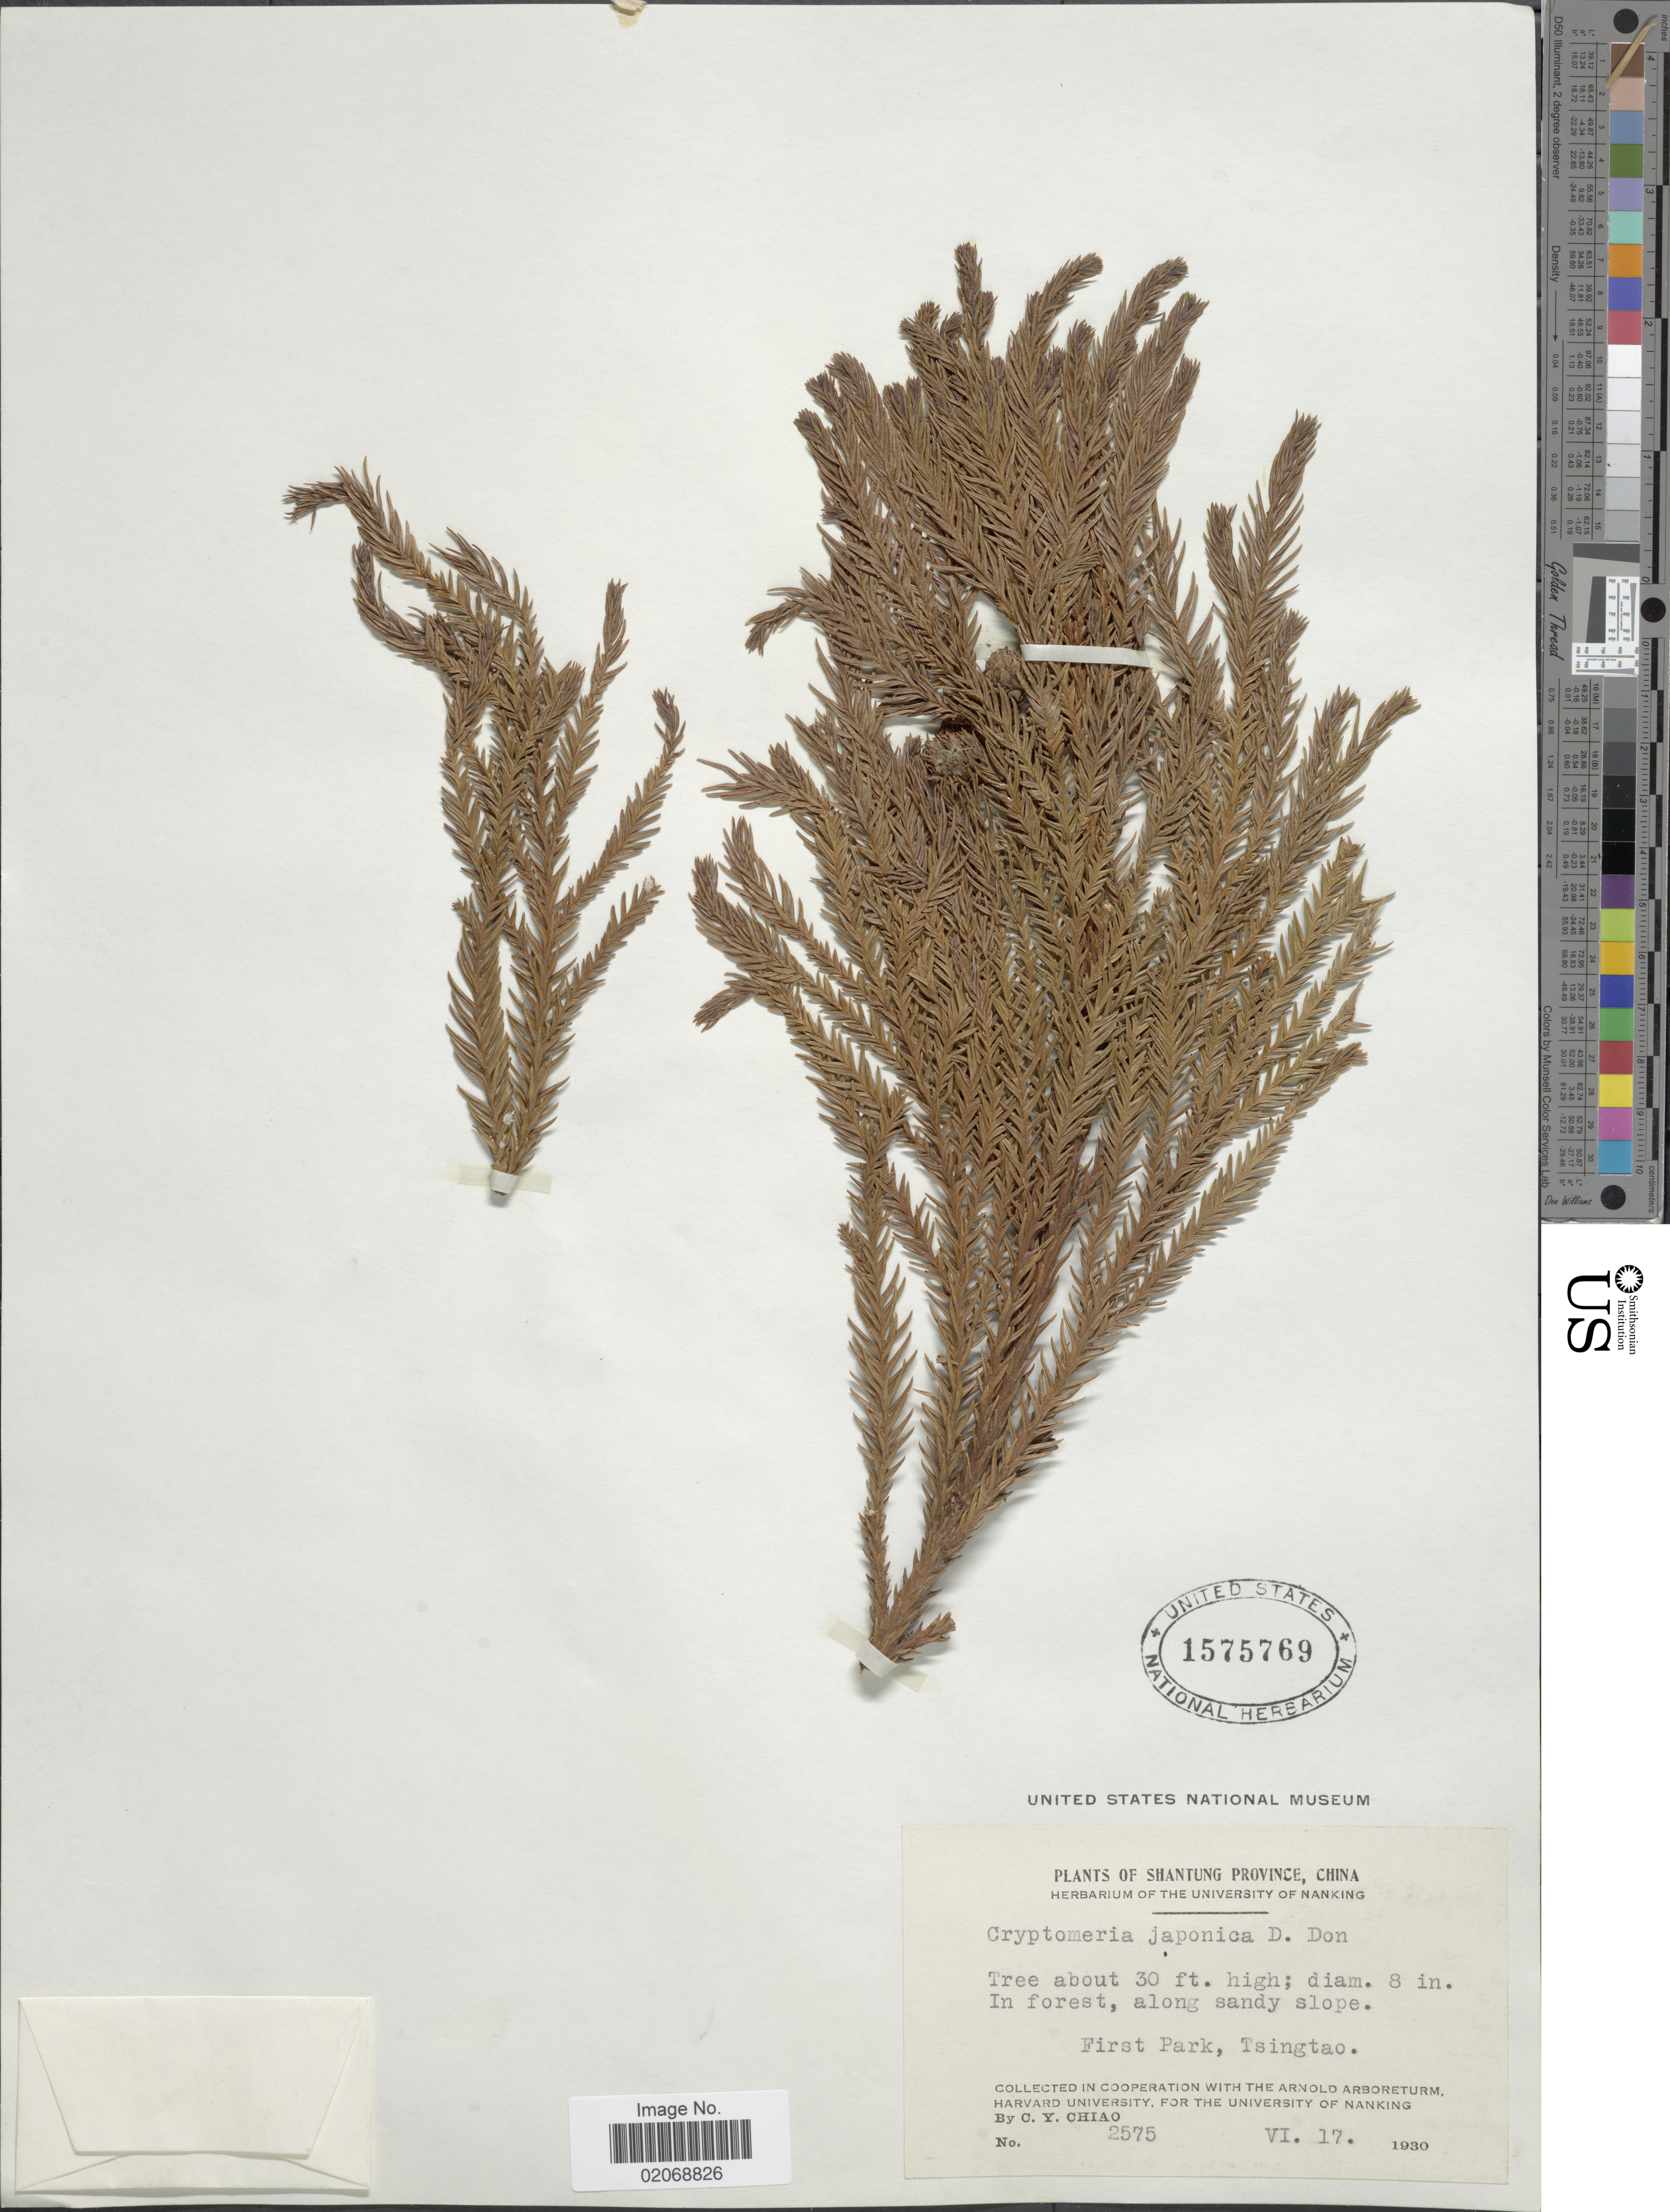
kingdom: Plantae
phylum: Tracheophyta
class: Pinopsida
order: Pinales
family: Cupressaceae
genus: Cryptomeria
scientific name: Cryptomeria japonica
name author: (Thunb. ex L. f.) D. Don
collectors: C. Y. Chiao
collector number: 2575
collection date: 1930-06-17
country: China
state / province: Shandong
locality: First Park, Tsingtao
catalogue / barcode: US 1575769